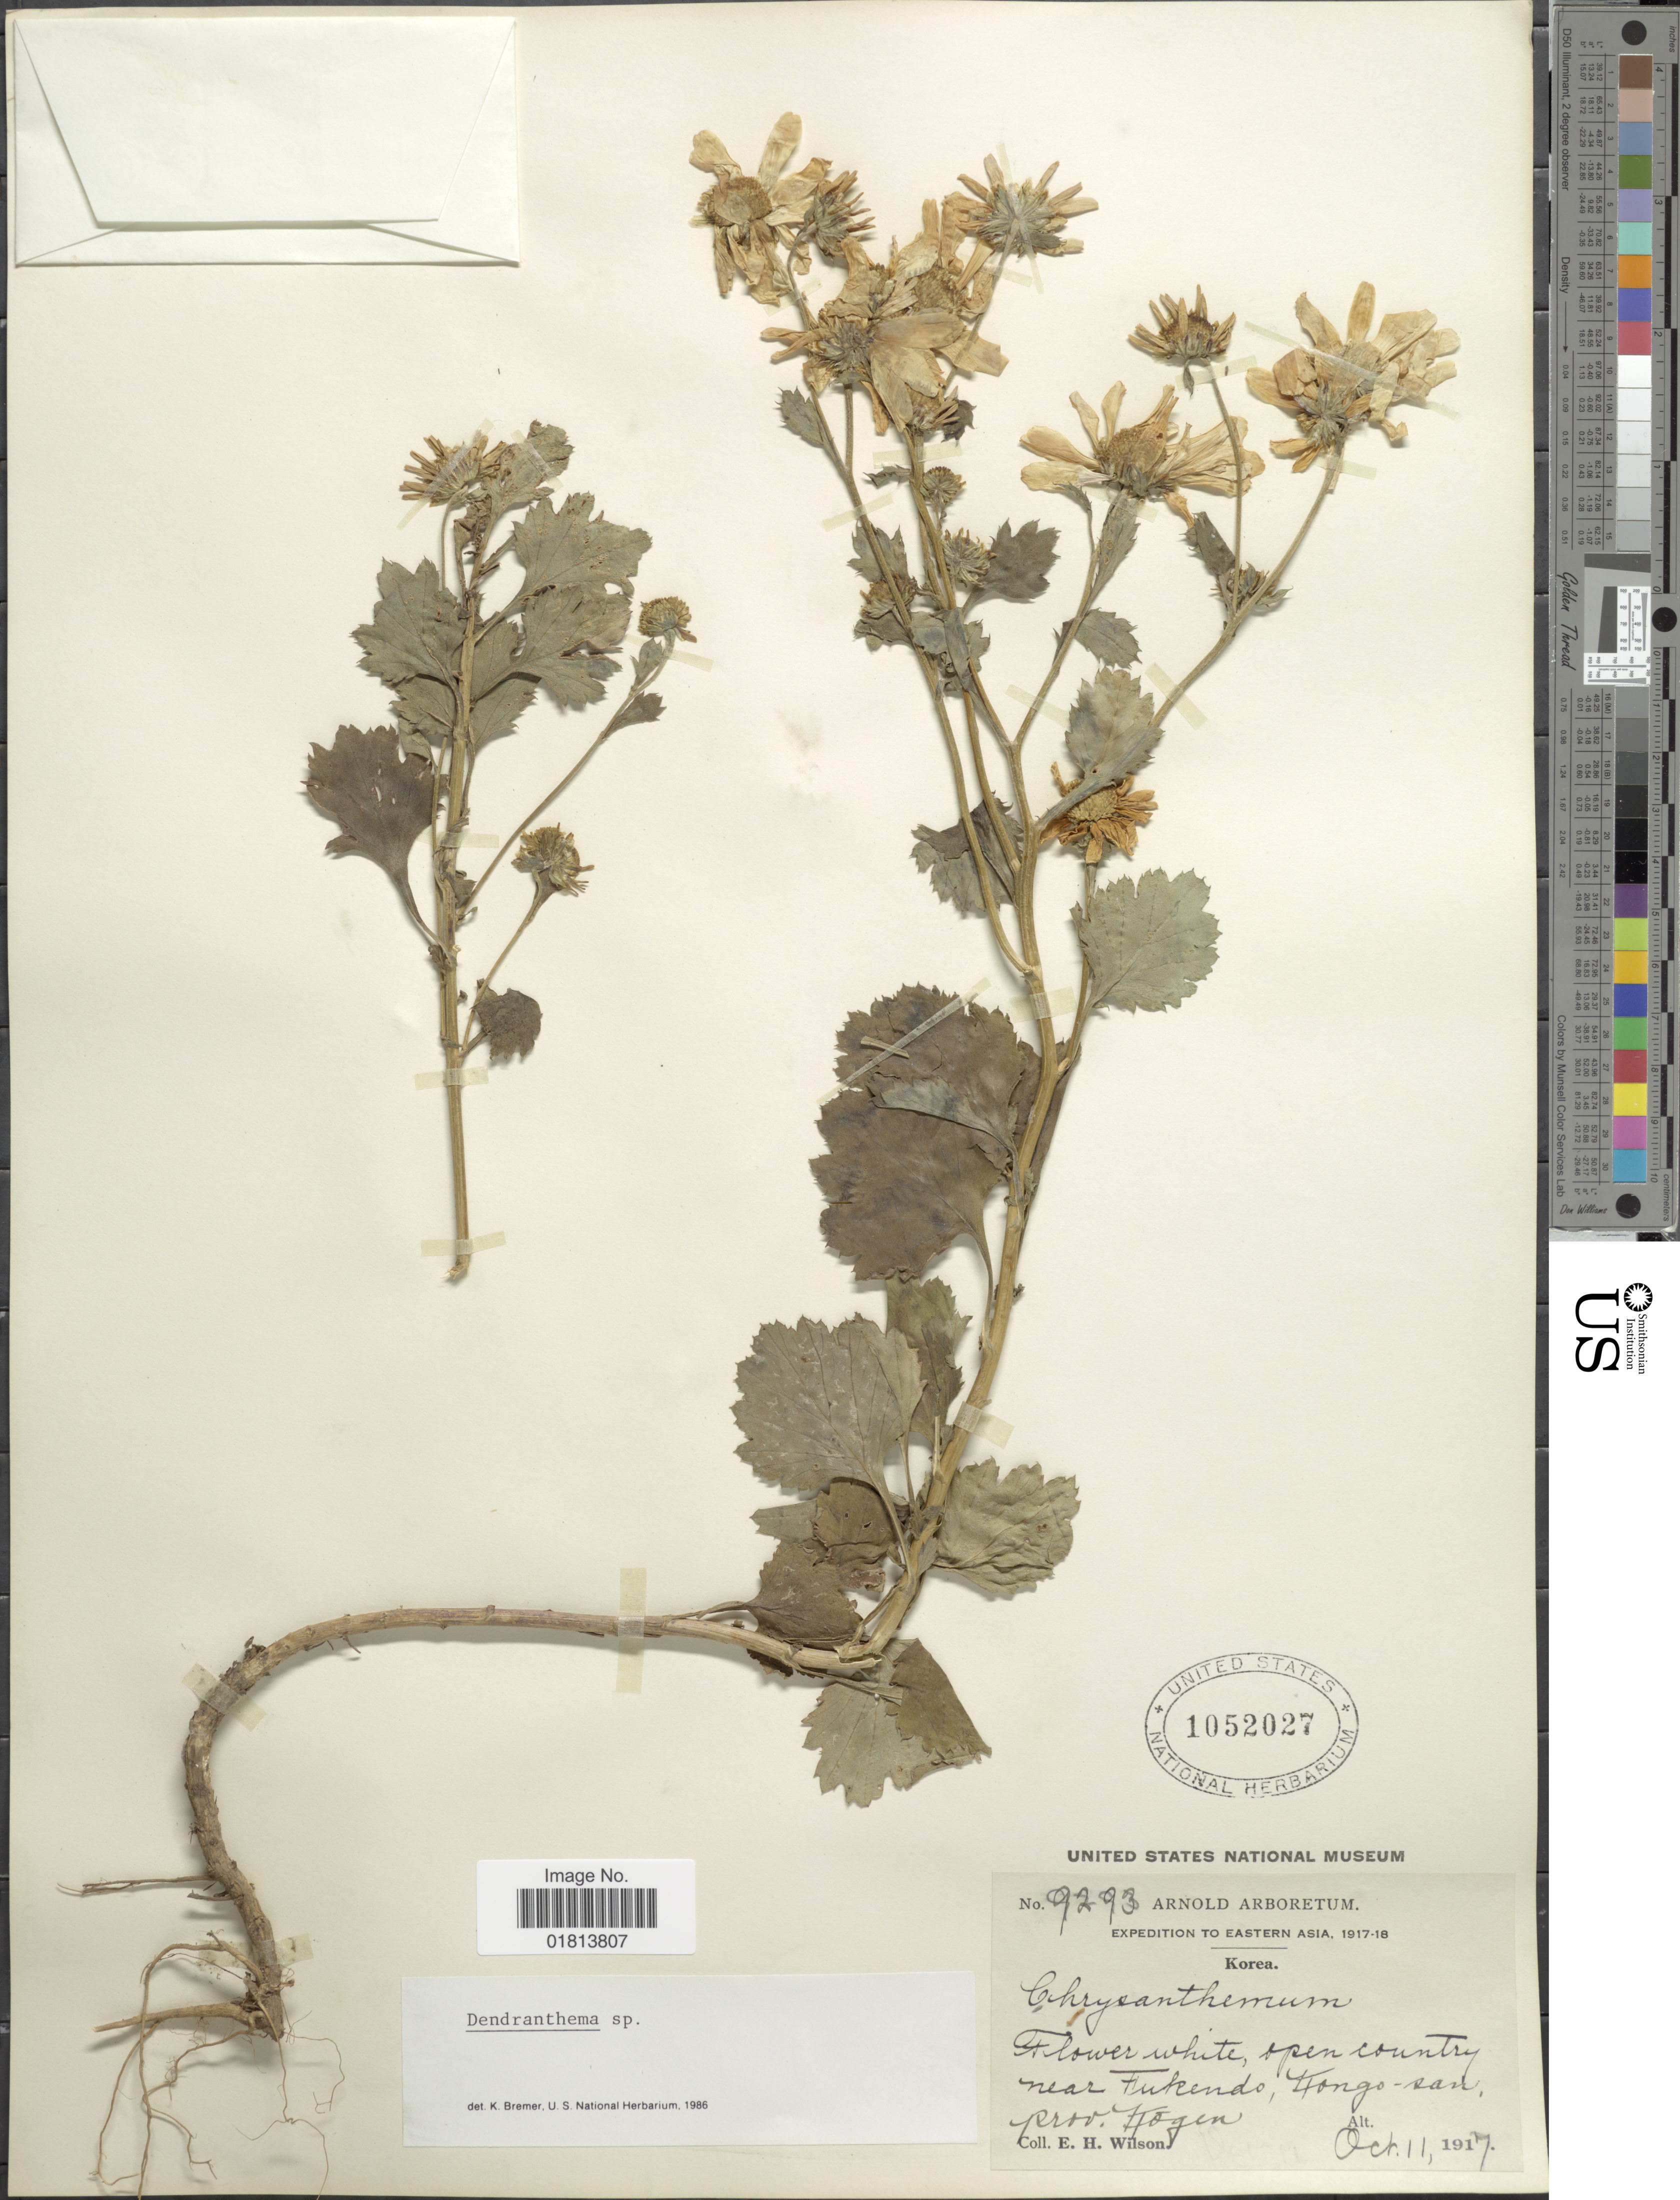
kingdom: Plantae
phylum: Tracheophyta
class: Magnoliopsida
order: Asterales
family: Asteraceae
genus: Dendranthema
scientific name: Dendranthema sp.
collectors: E. Wilson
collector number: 9293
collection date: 1917-10-11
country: North Korea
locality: Eastern Asia, Korea, Near Fukendo, Kongo-san, Prov. Kogen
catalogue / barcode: US 1052027